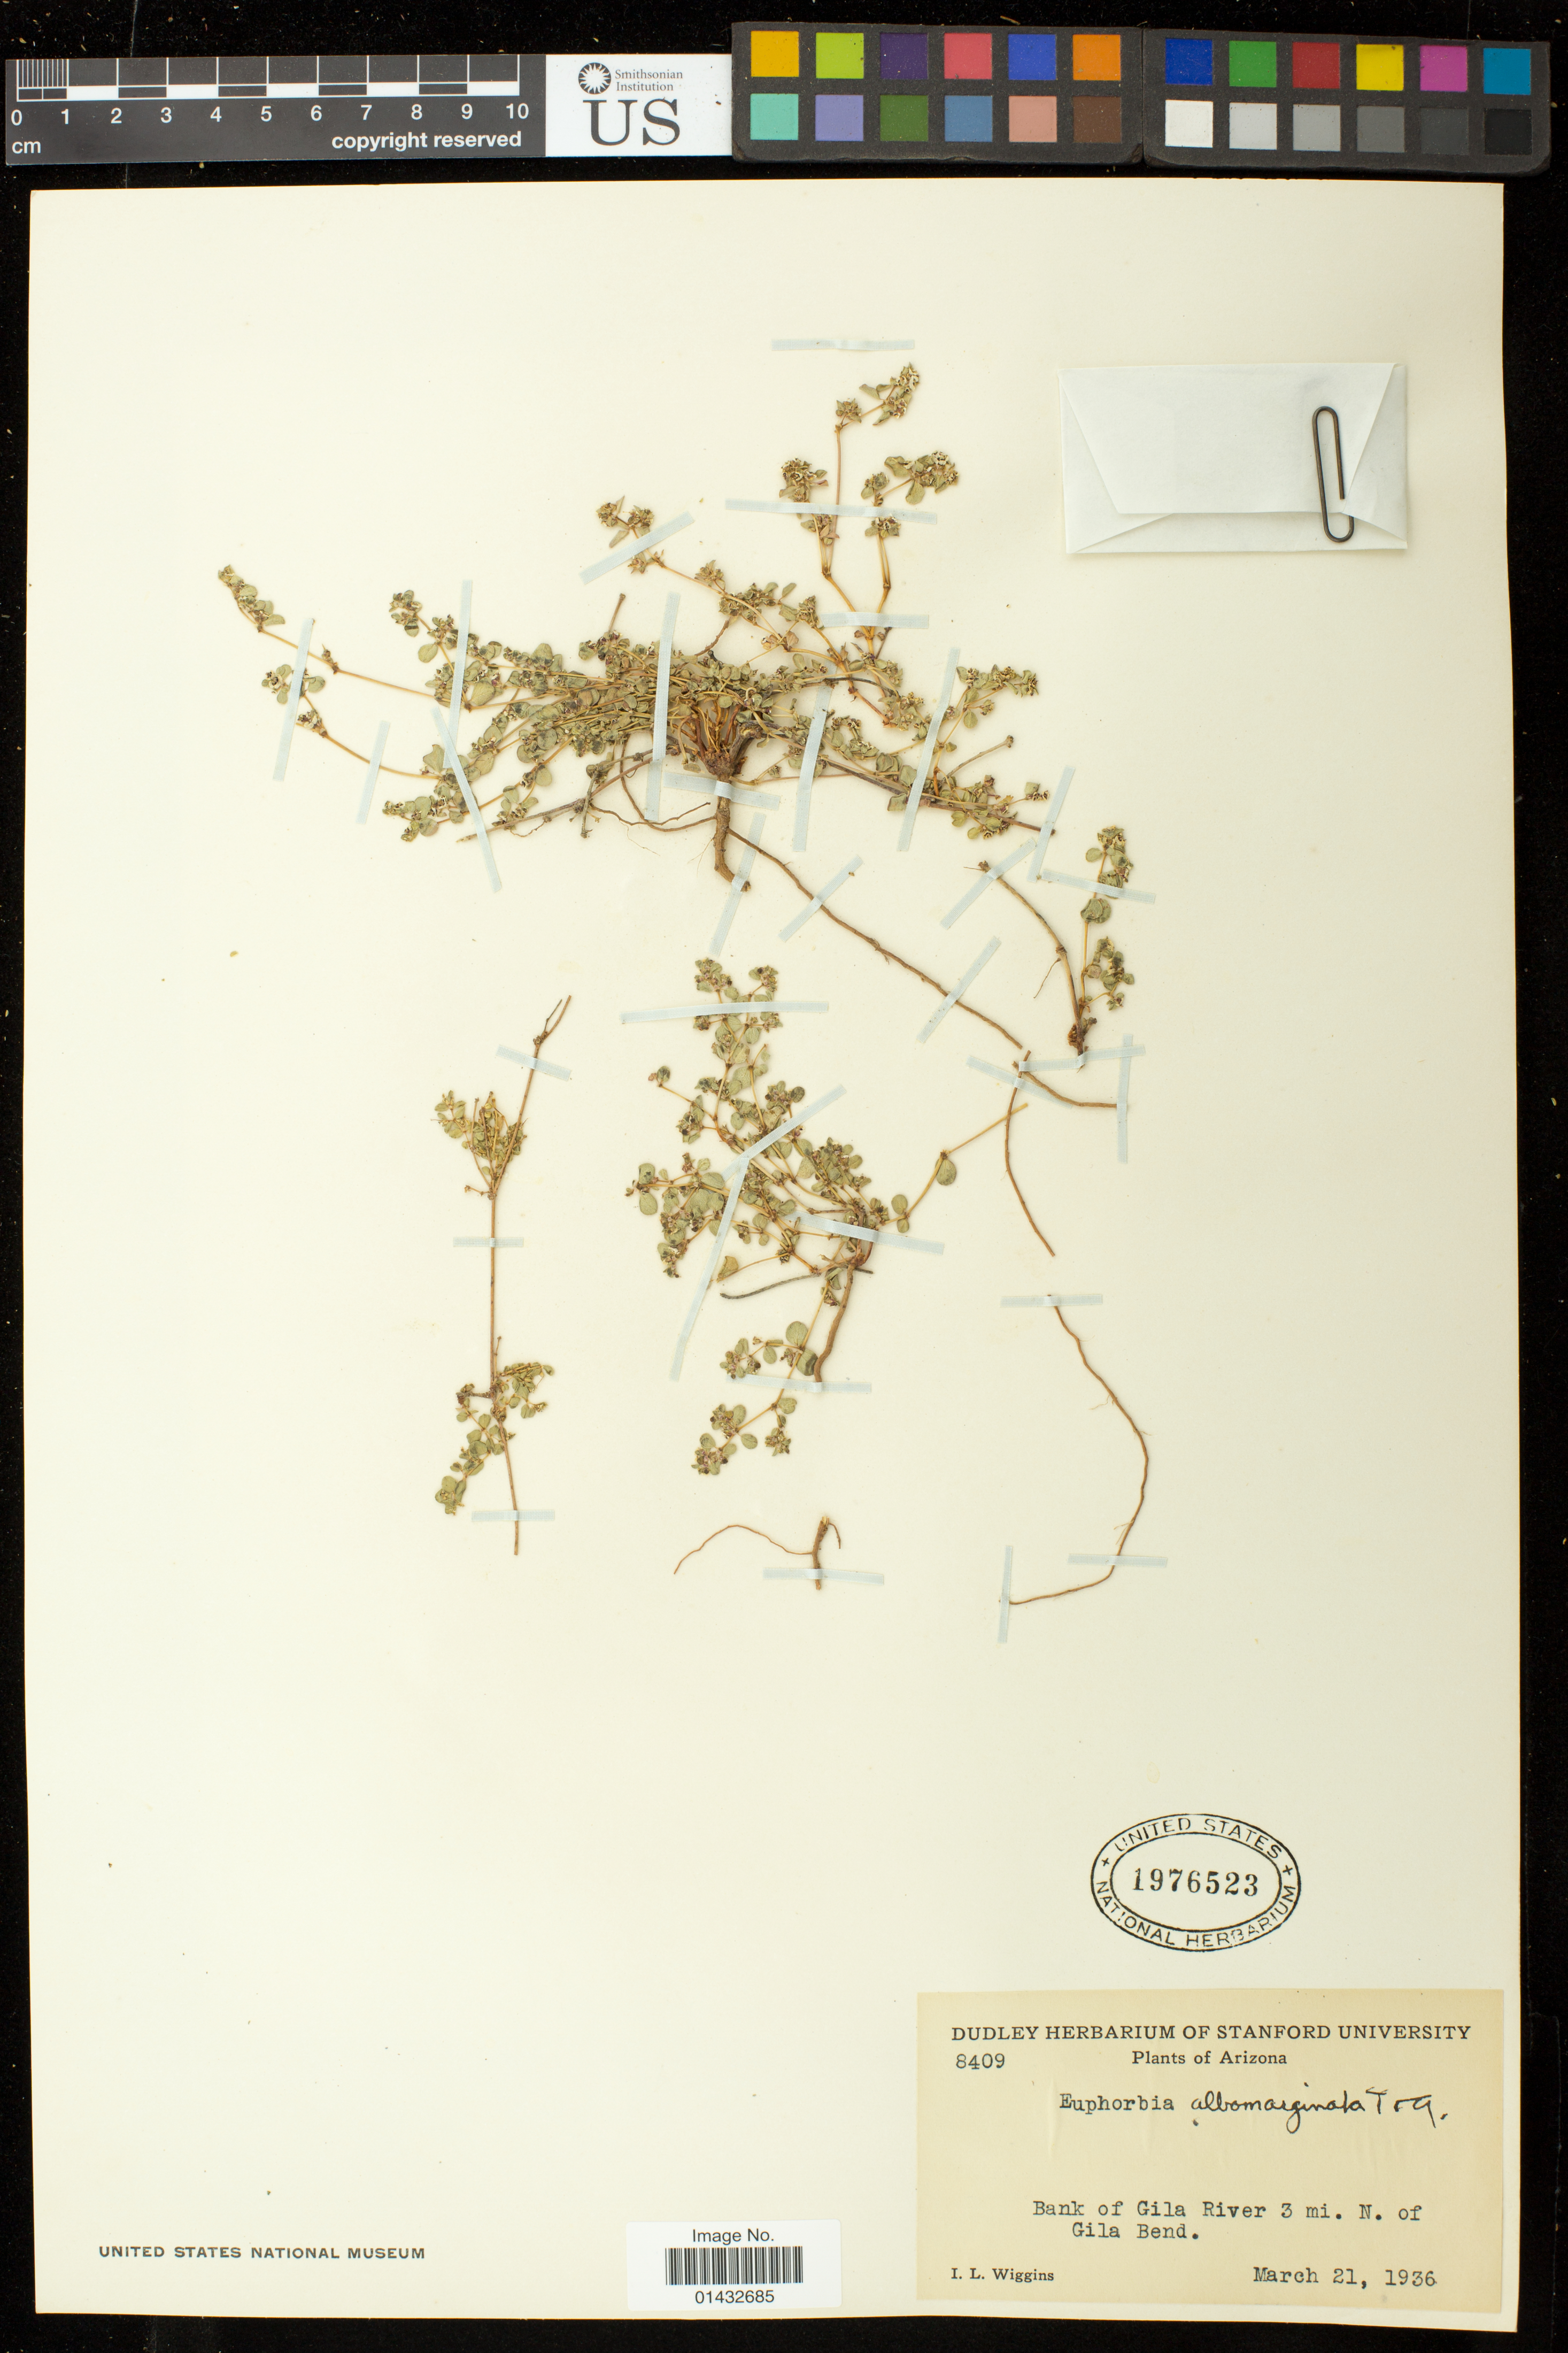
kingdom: Plantae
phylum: Tracheophyta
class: Magnoliopsida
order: Malpighiales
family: Euphorbiaceae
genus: Euphorbia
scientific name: Euphorbia albomarginata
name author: Torr. & A. Gray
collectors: I. L. Wiggins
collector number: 8409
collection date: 1936-03-21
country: United States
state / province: Arizona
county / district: Maricopa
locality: Gila River 3 mi. N. of Gila Bend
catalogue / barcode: US 1976523